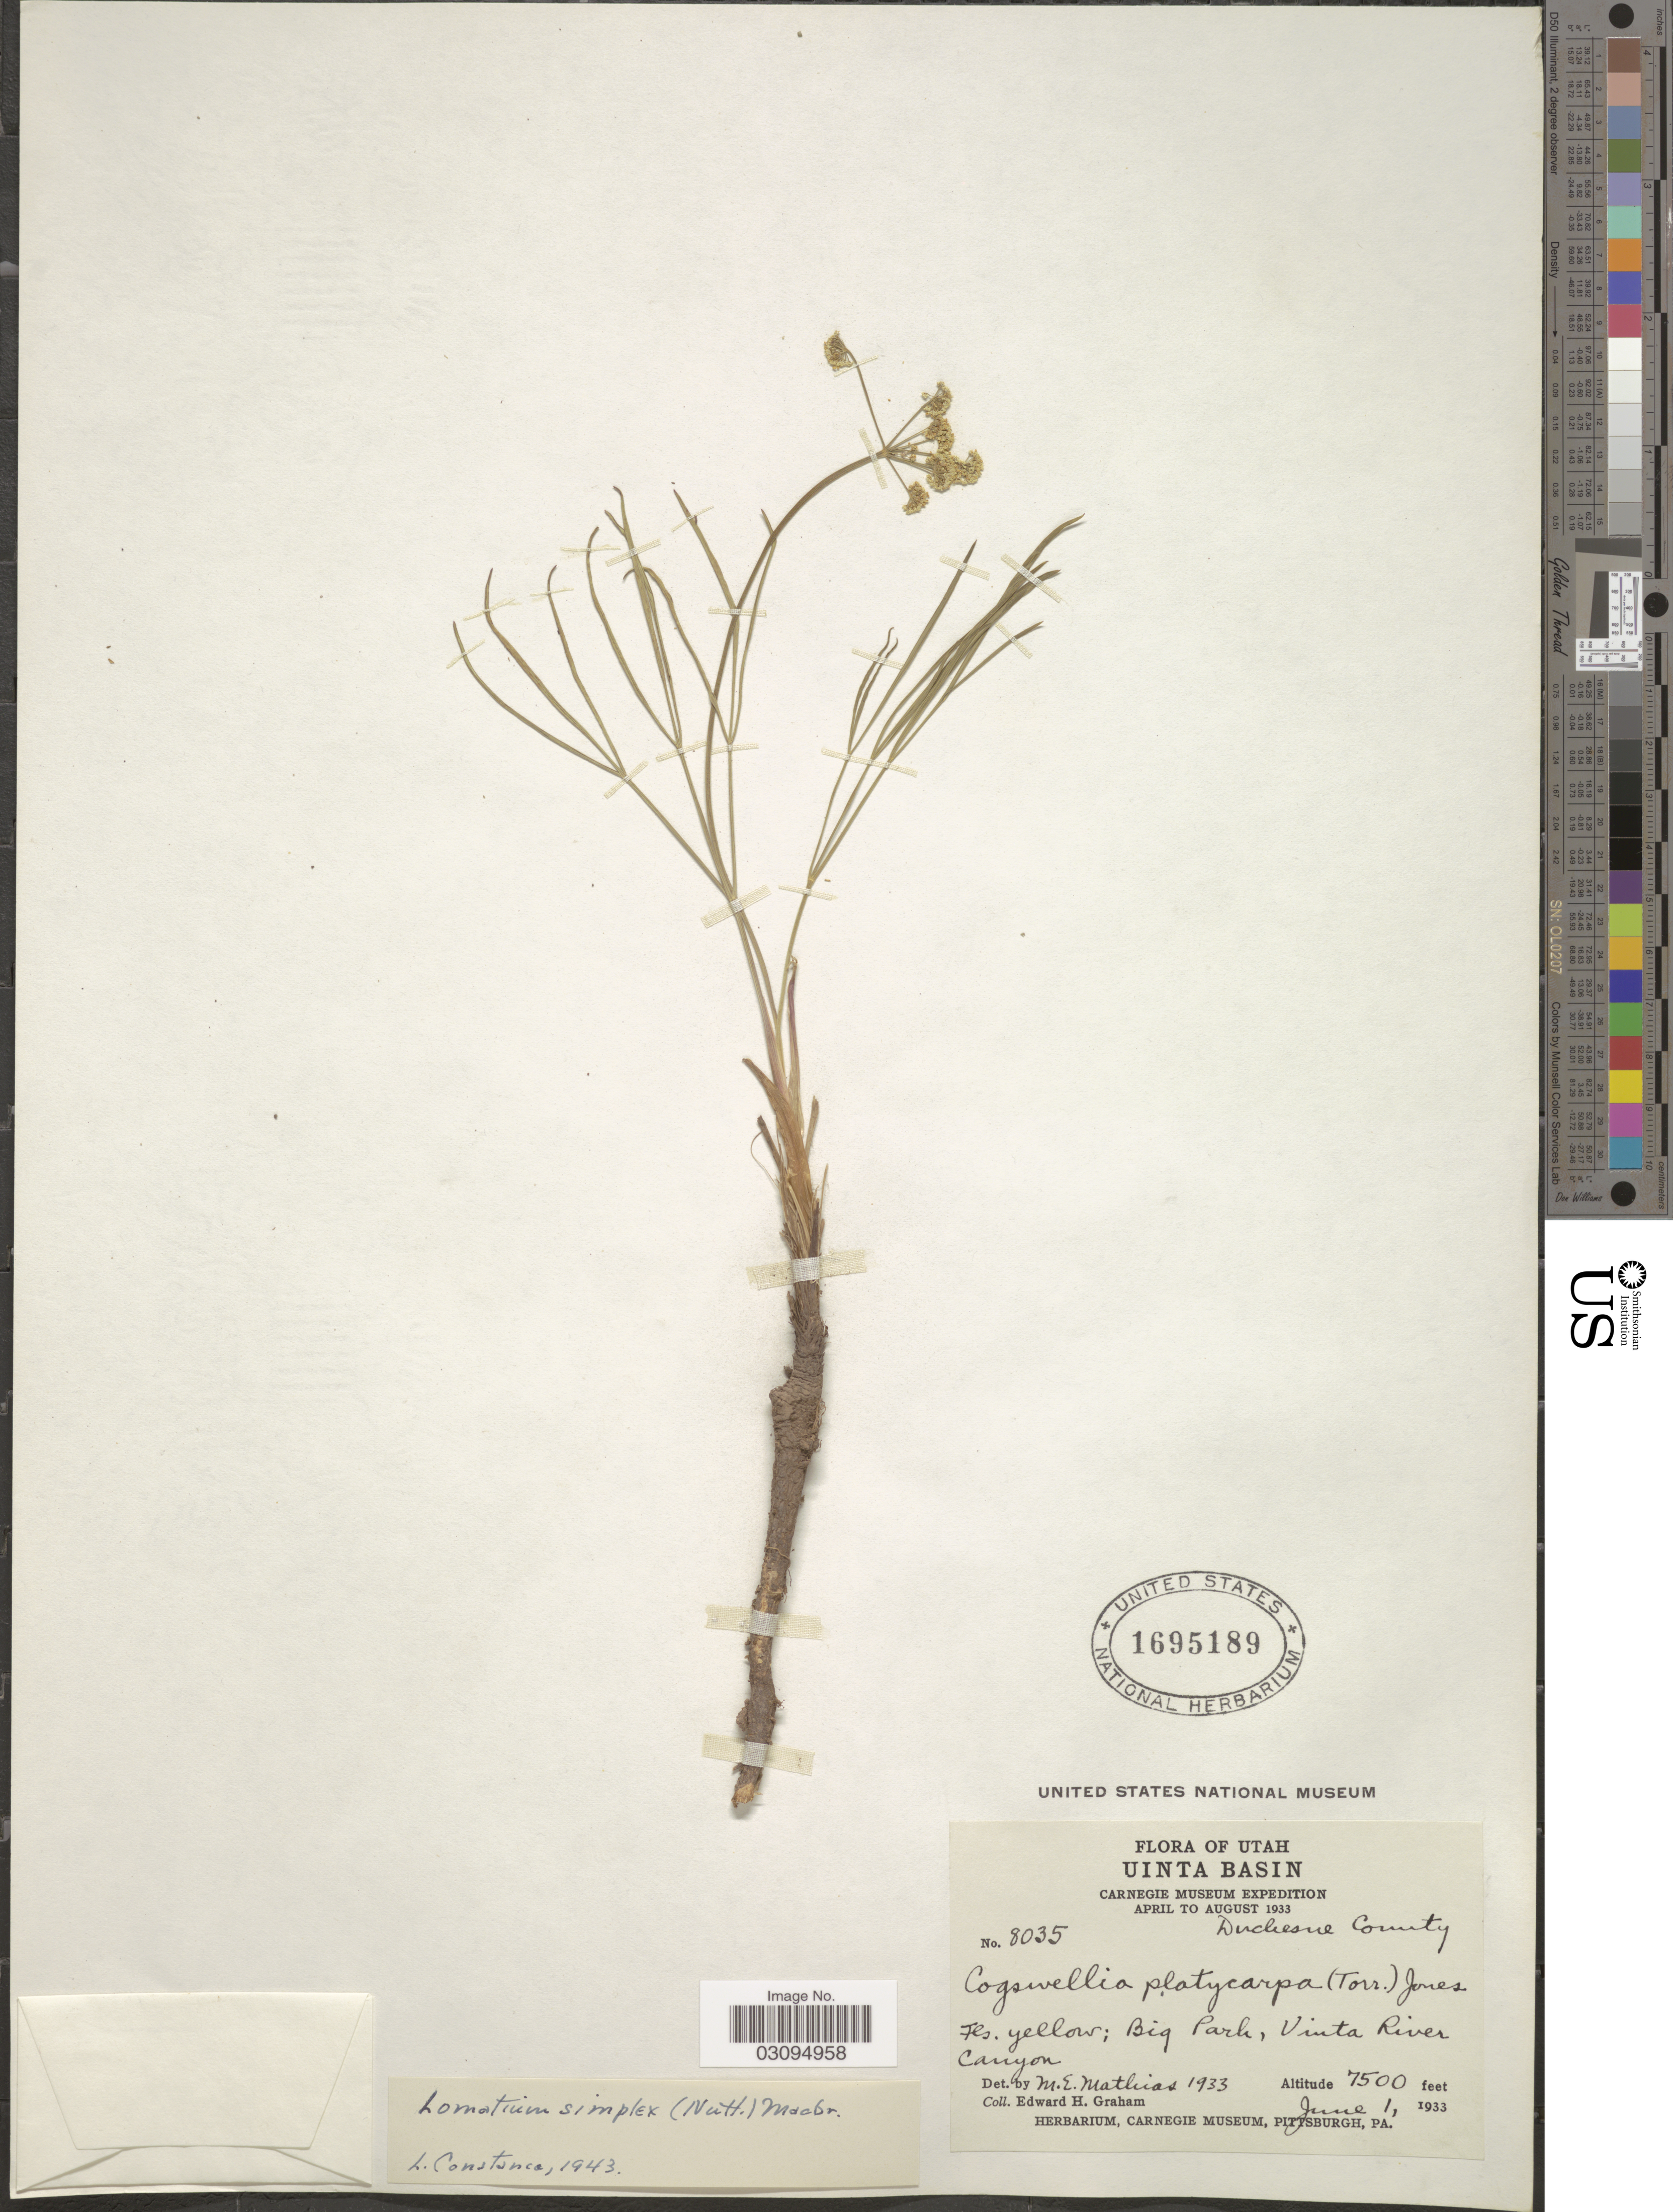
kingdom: Plantae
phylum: Tracheophyta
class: Magnoliopsida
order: Apiales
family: Apiaceae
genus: Lomatium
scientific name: Lomatium platycarpum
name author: (Torr.) J.M. Coult. & Rose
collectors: E. H. Graham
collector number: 8035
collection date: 1933-06-01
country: United States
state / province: Utah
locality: Uinta Basin, Big Park, Vinta River Canyon.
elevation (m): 2286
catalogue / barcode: US 1695189